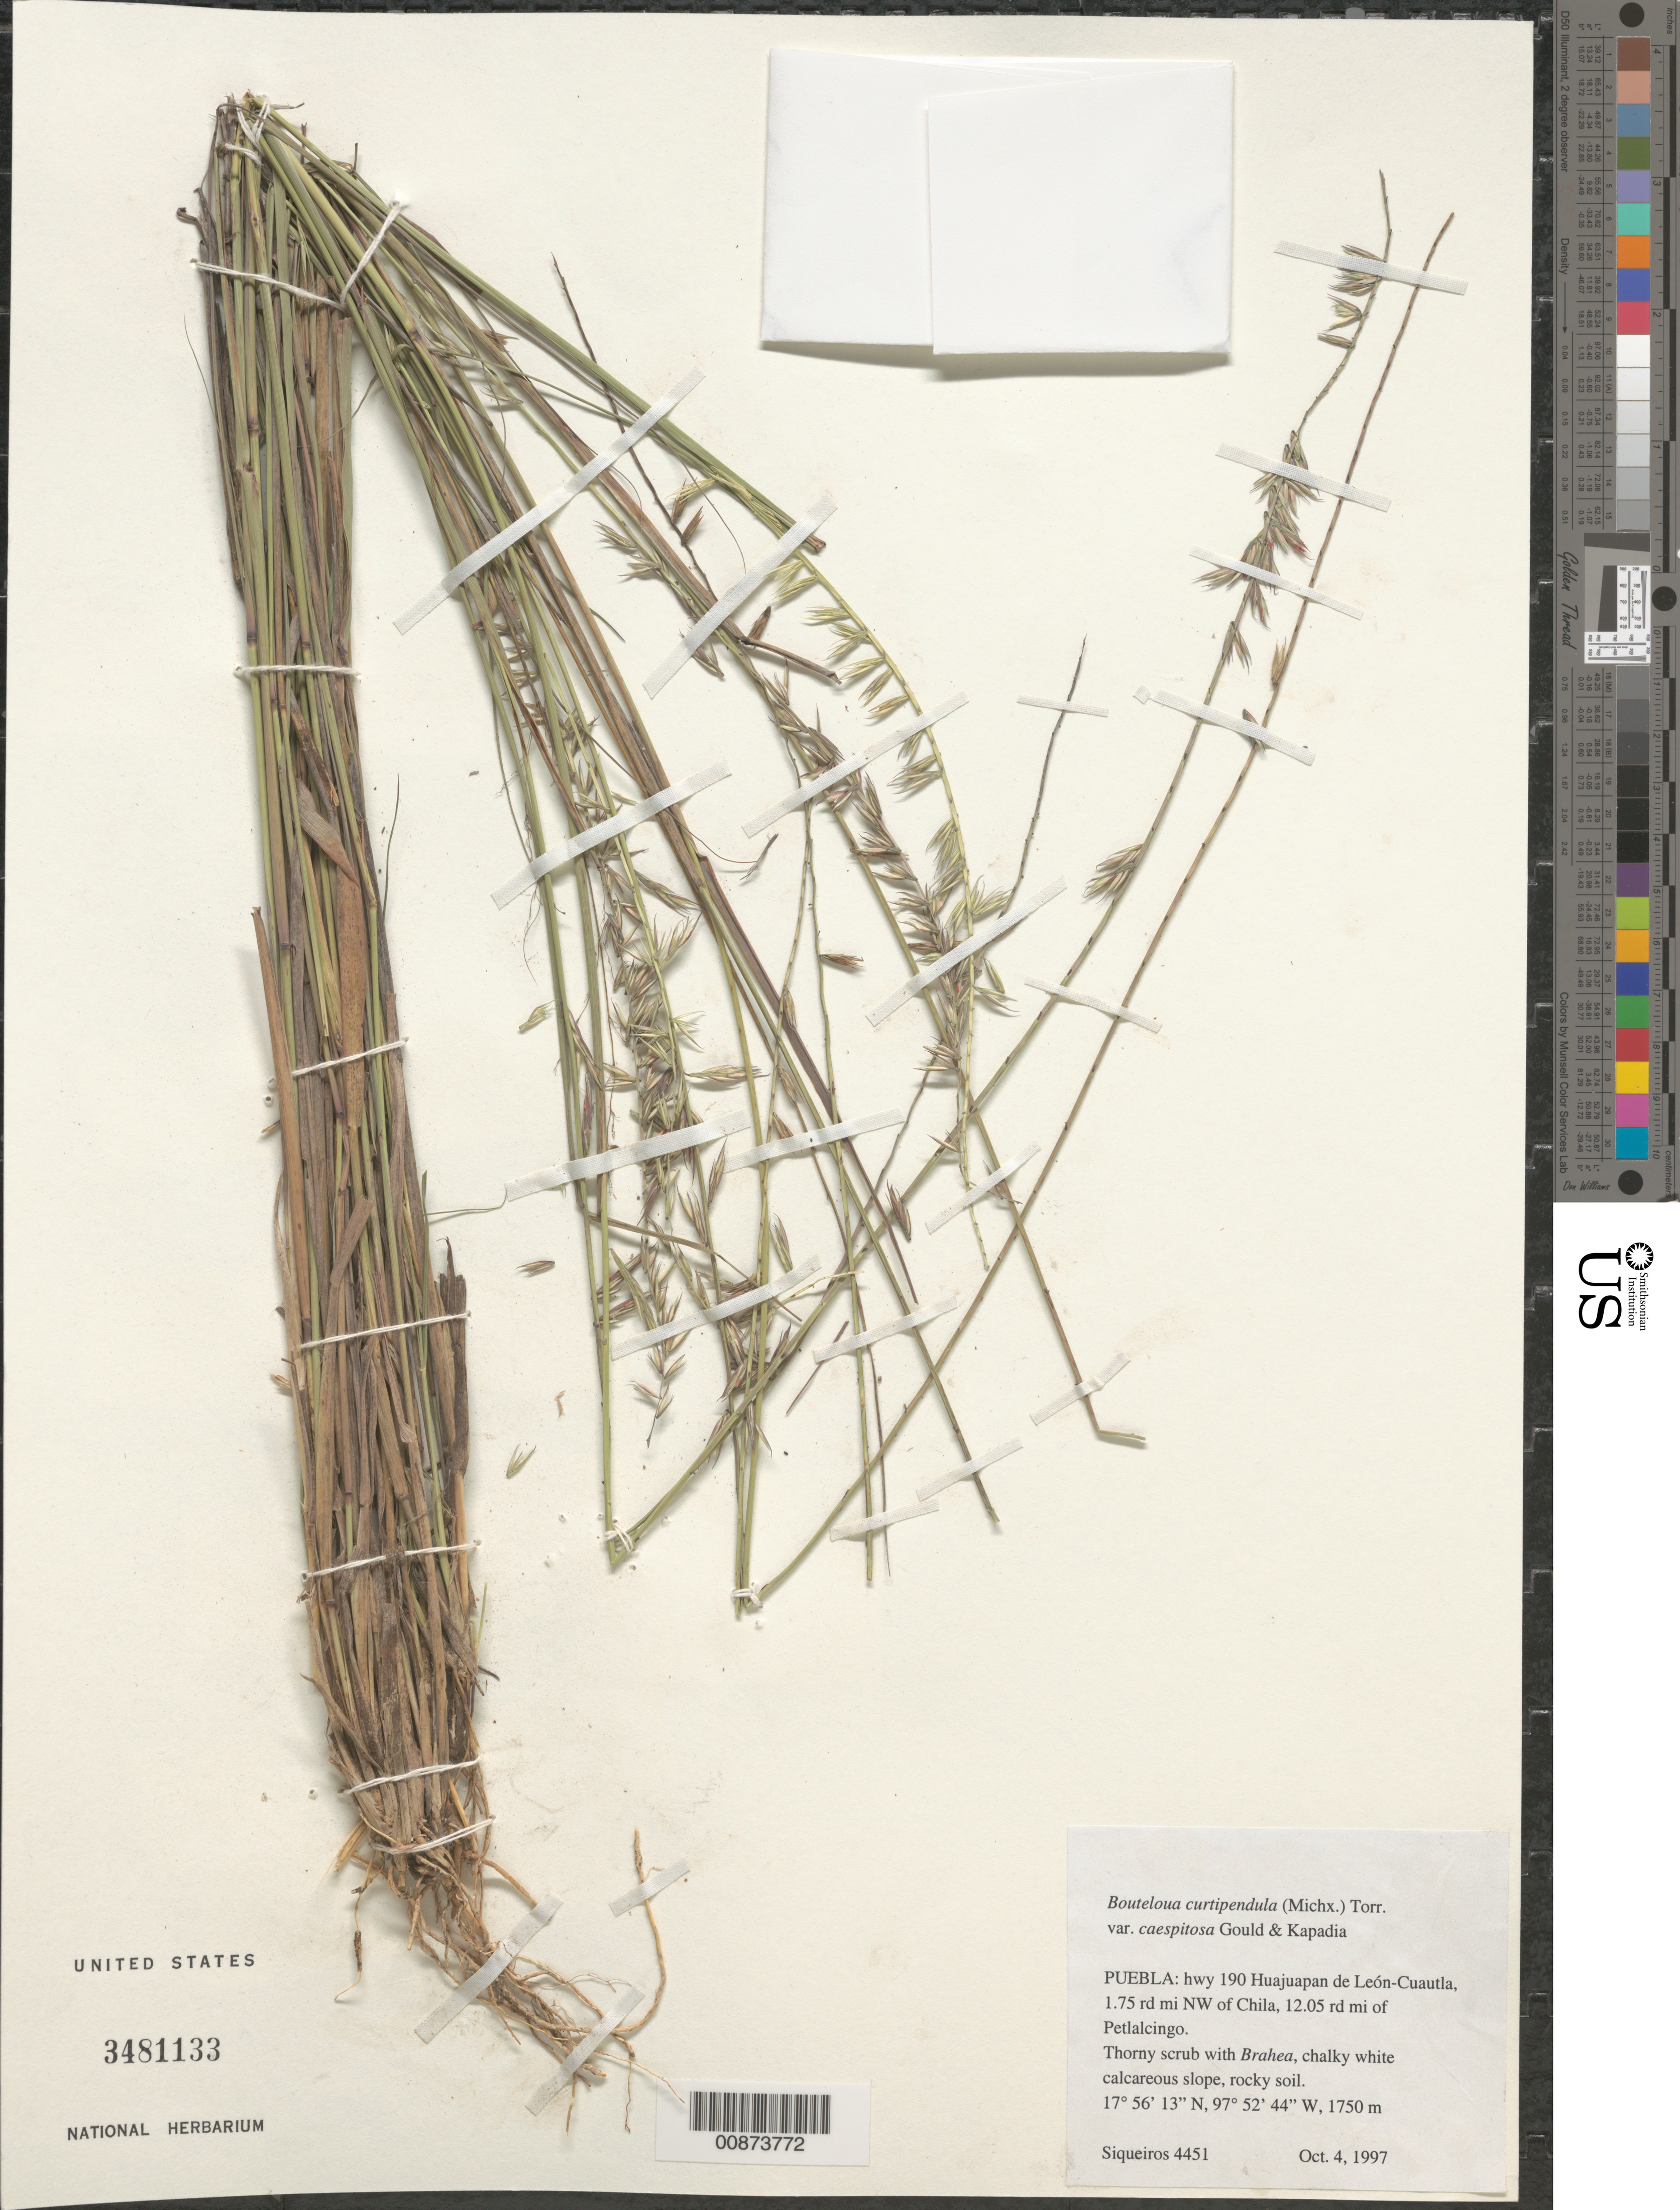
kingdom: Plantae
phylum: Tracheophyta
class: Liliopsida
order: Poales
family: Poaceae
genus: Bouteloua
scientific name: Bouteloua curtipendula var. caespitosa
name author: Gould & Kapadia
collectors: M. E. Siqueiros Delgado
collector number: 4451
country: Mexico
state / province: Puebla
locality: Huajuapan de Leon-Cuautla, NW of Chila, Petlalcingo.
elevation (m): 1750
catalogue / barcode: US 3481133